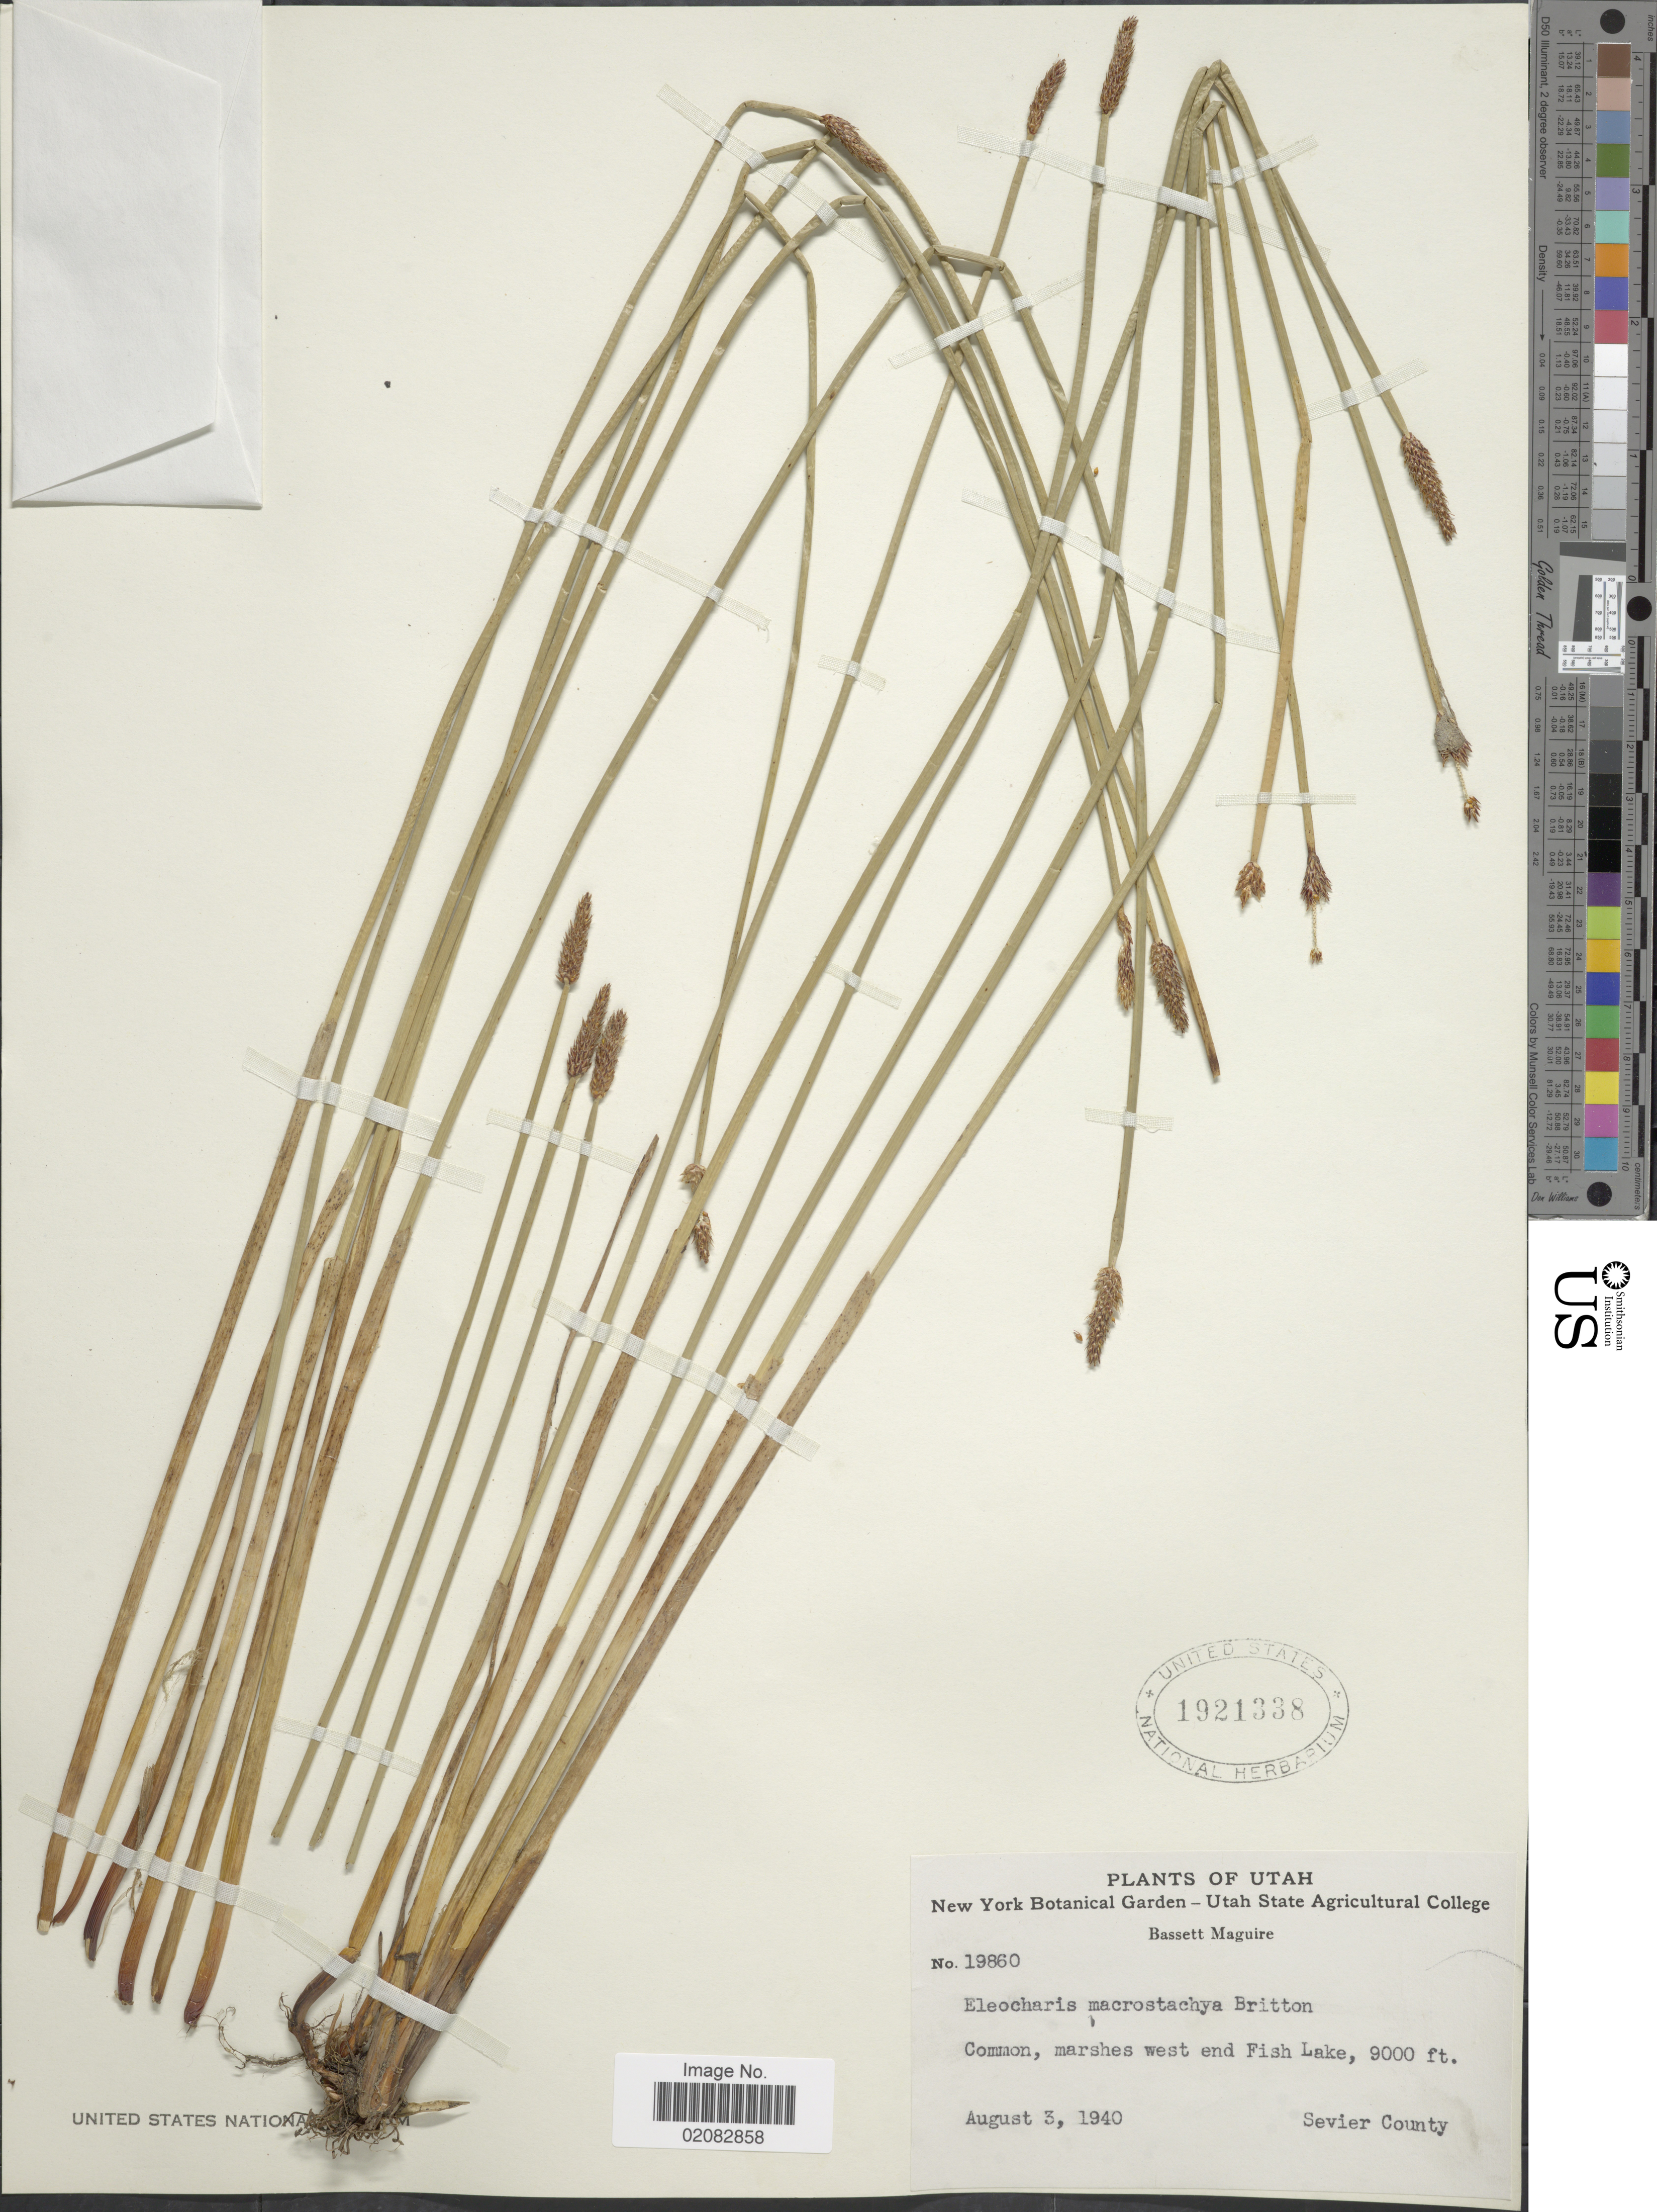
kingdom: Plantae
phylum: Tracheophyta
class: Liliopsida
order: Poales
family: Cyperaceae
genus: Eleocharis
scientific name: Eleocharis macrostachya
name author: Britton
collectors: B. Maguire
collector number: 19860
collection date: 1940-08-03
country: United States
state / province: Utah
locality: West end of Fish Lake, Sevier County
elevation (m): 2743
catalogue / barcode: US 1921338